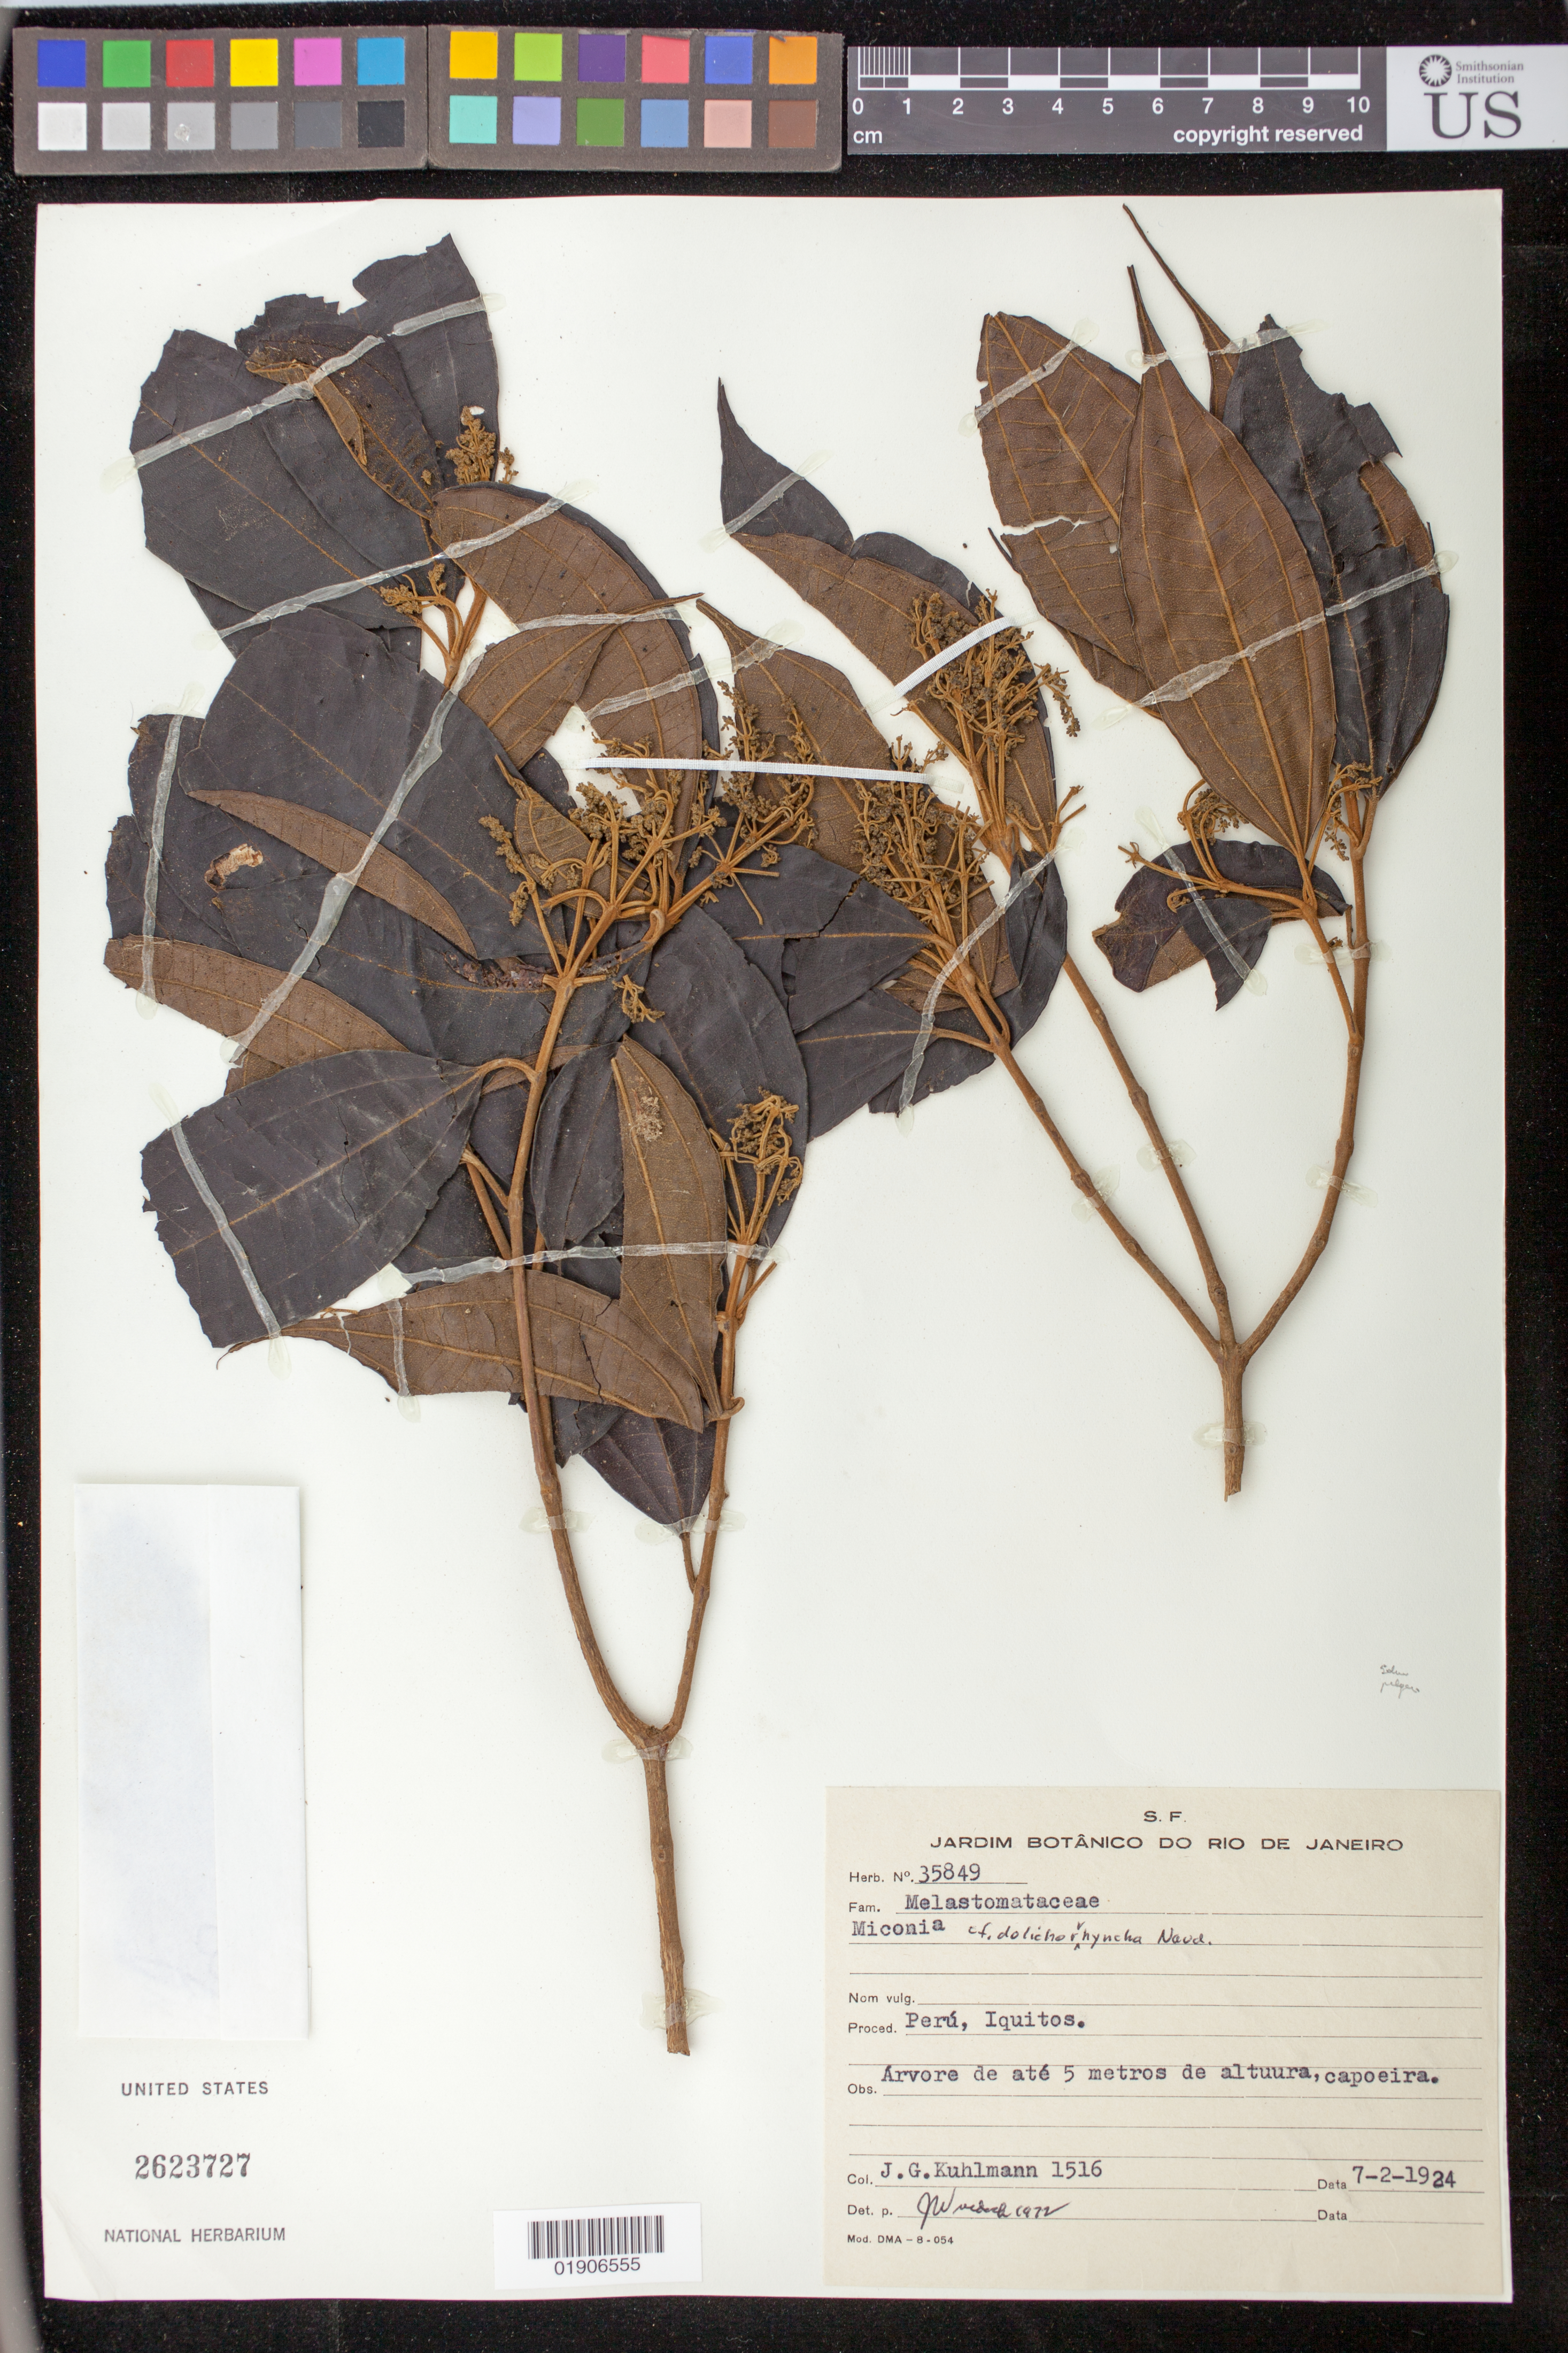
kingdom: Plantae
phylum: Tracheophyta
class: Magnoliopsida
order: Myrtales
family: Melastomataceae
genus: Miconia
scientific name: Miconia dolichorrhyncha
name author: Naudin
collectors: J. G. Kuhlmann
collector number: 1516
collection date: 1924-02-07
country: Paraguay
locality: Iquitos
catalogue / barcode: US 2623727